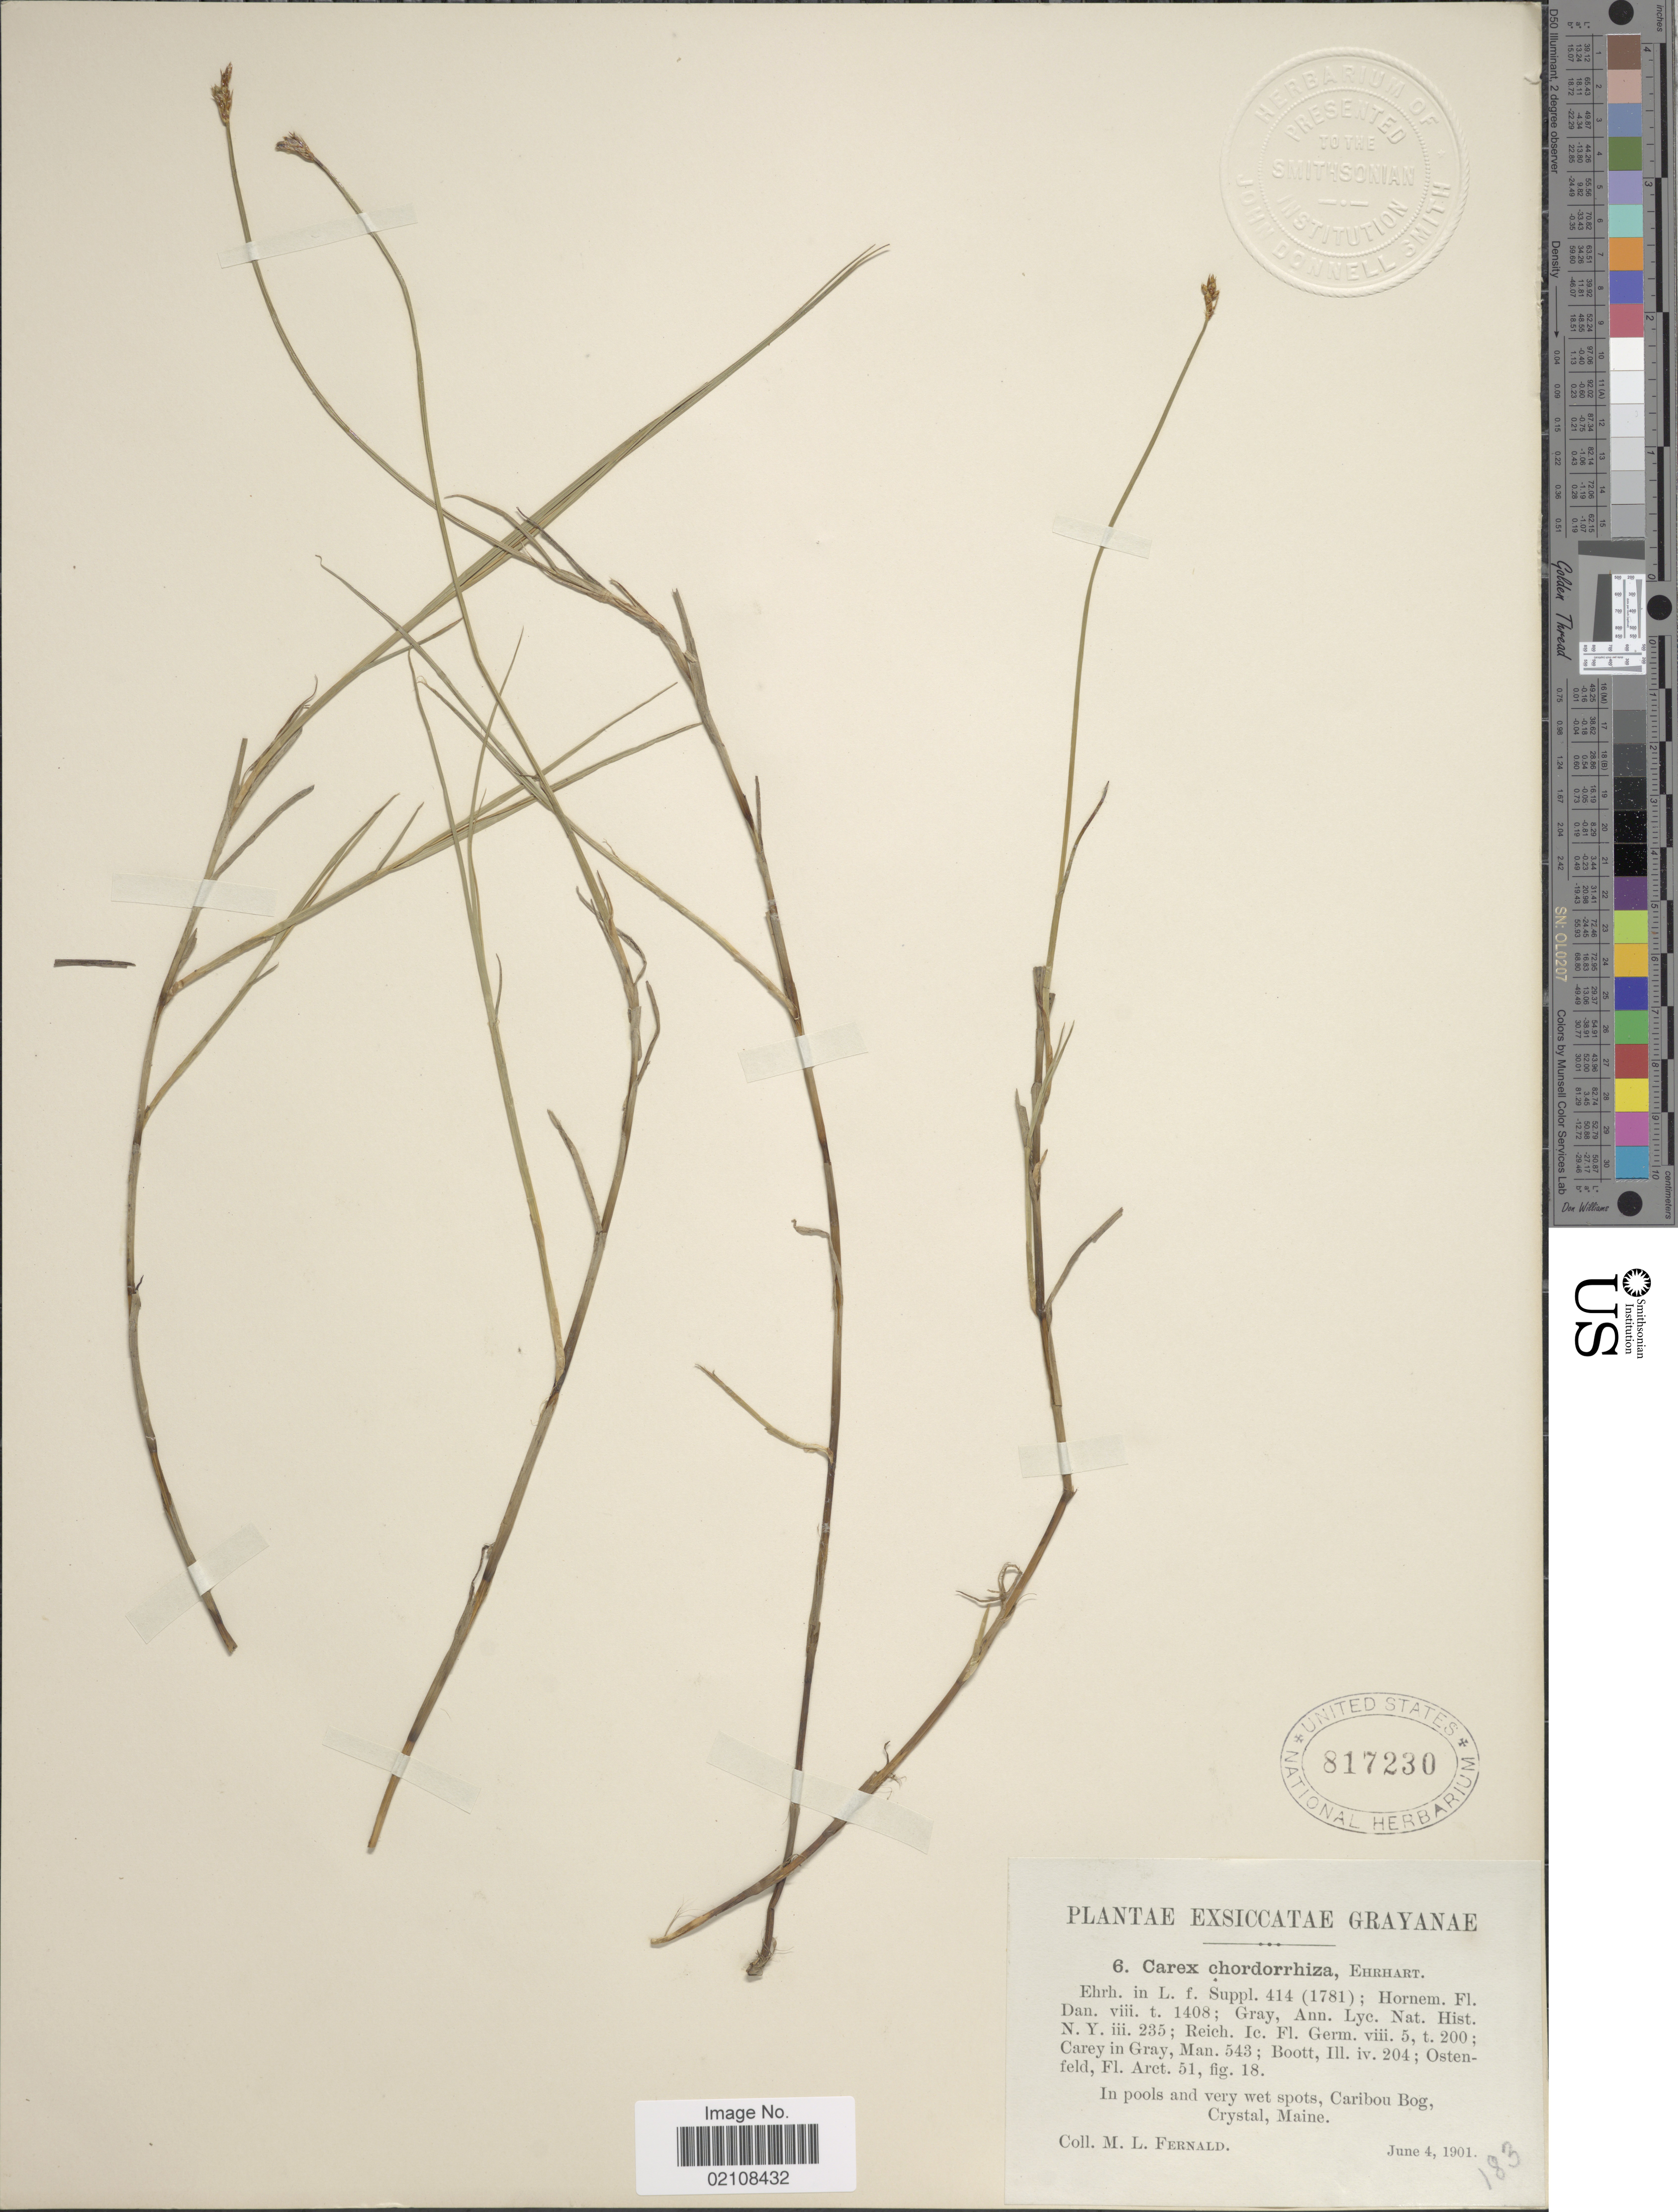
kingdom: Plantae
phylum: Tracheophyta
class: Liliopsida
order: Poales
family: Cyperaceae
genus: Carex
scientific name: Carex chordorrhiza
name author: L. f.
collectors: M. L. Fernald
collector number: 6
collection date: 1901-06-04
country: United States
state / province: Maine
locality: In pools and very wet spots, Caribou Bog, Crystal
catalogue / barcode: US 817230